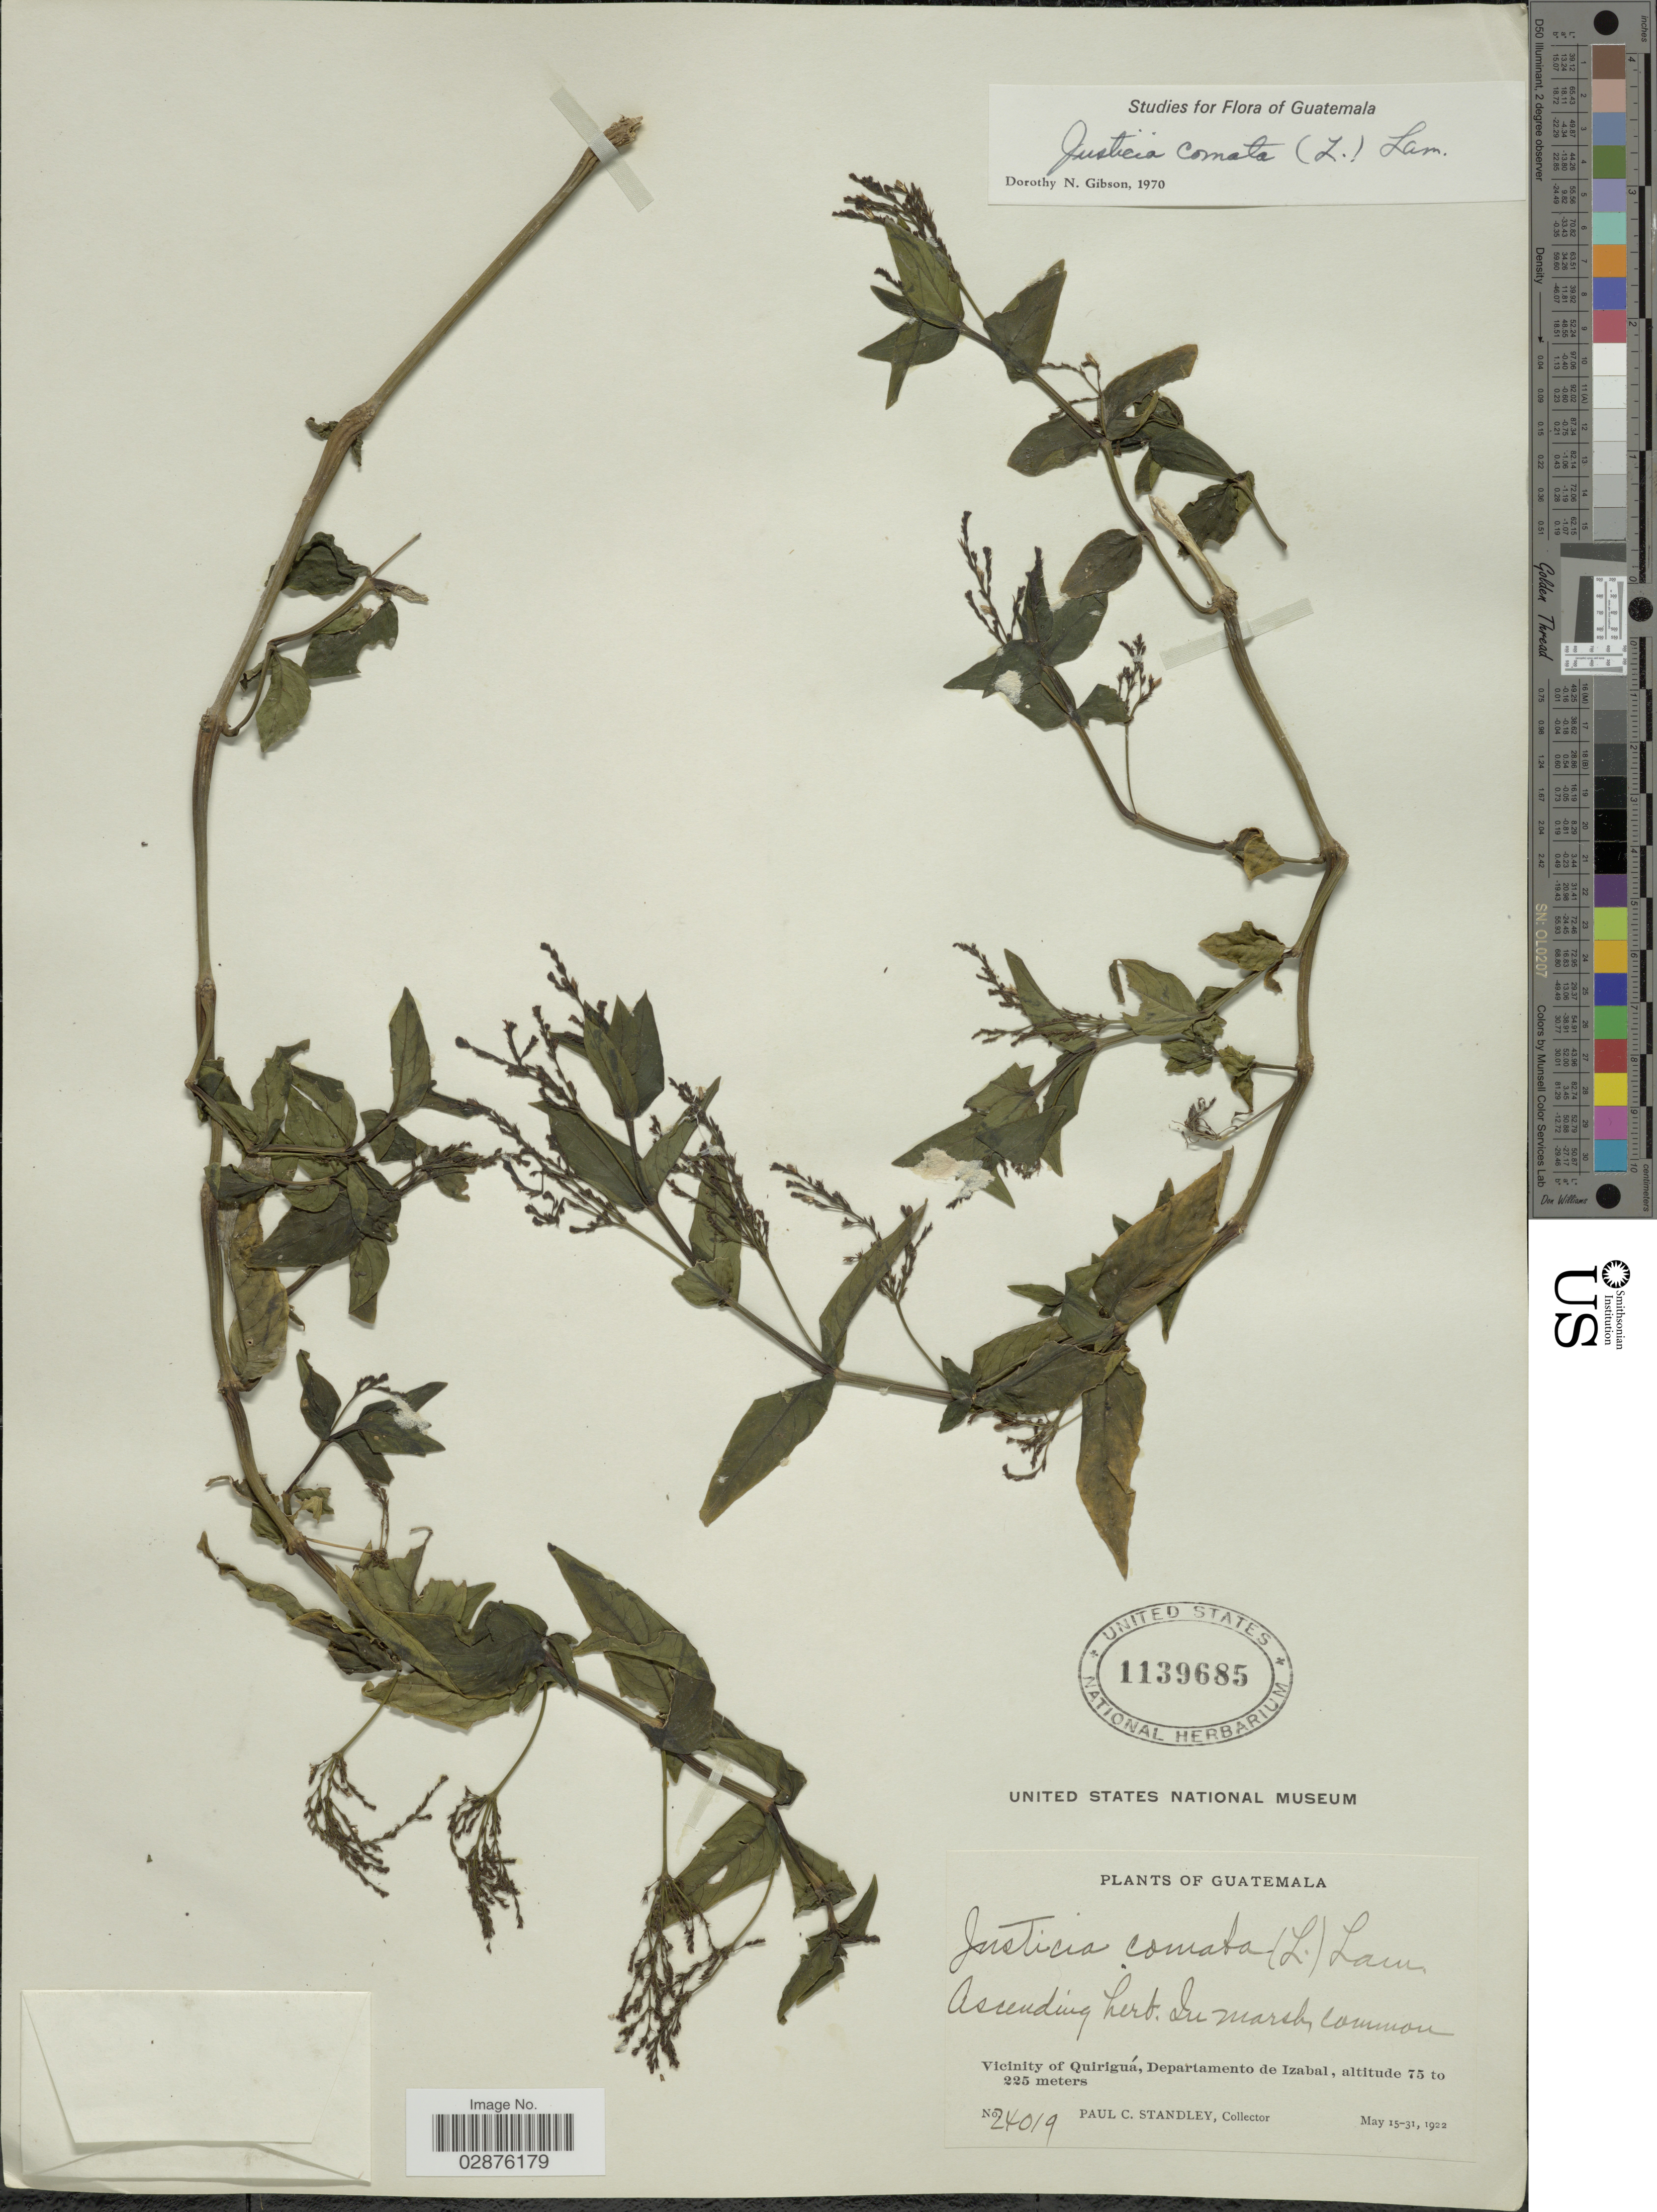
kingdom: Plantae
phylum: Tracheophyta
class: Magnoliopsida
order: Lamiales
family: Acanthaceae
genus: Justicia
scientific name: Justicia comata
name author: (L.) Lam.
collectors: P. C. Standley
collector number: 24019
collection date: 1922-05-15/1922-05-31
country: Guatemala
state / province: Izabal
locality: Vicinity of Quiriguá, Departamento de Izabal.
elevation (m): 75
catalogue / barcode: US 1139685